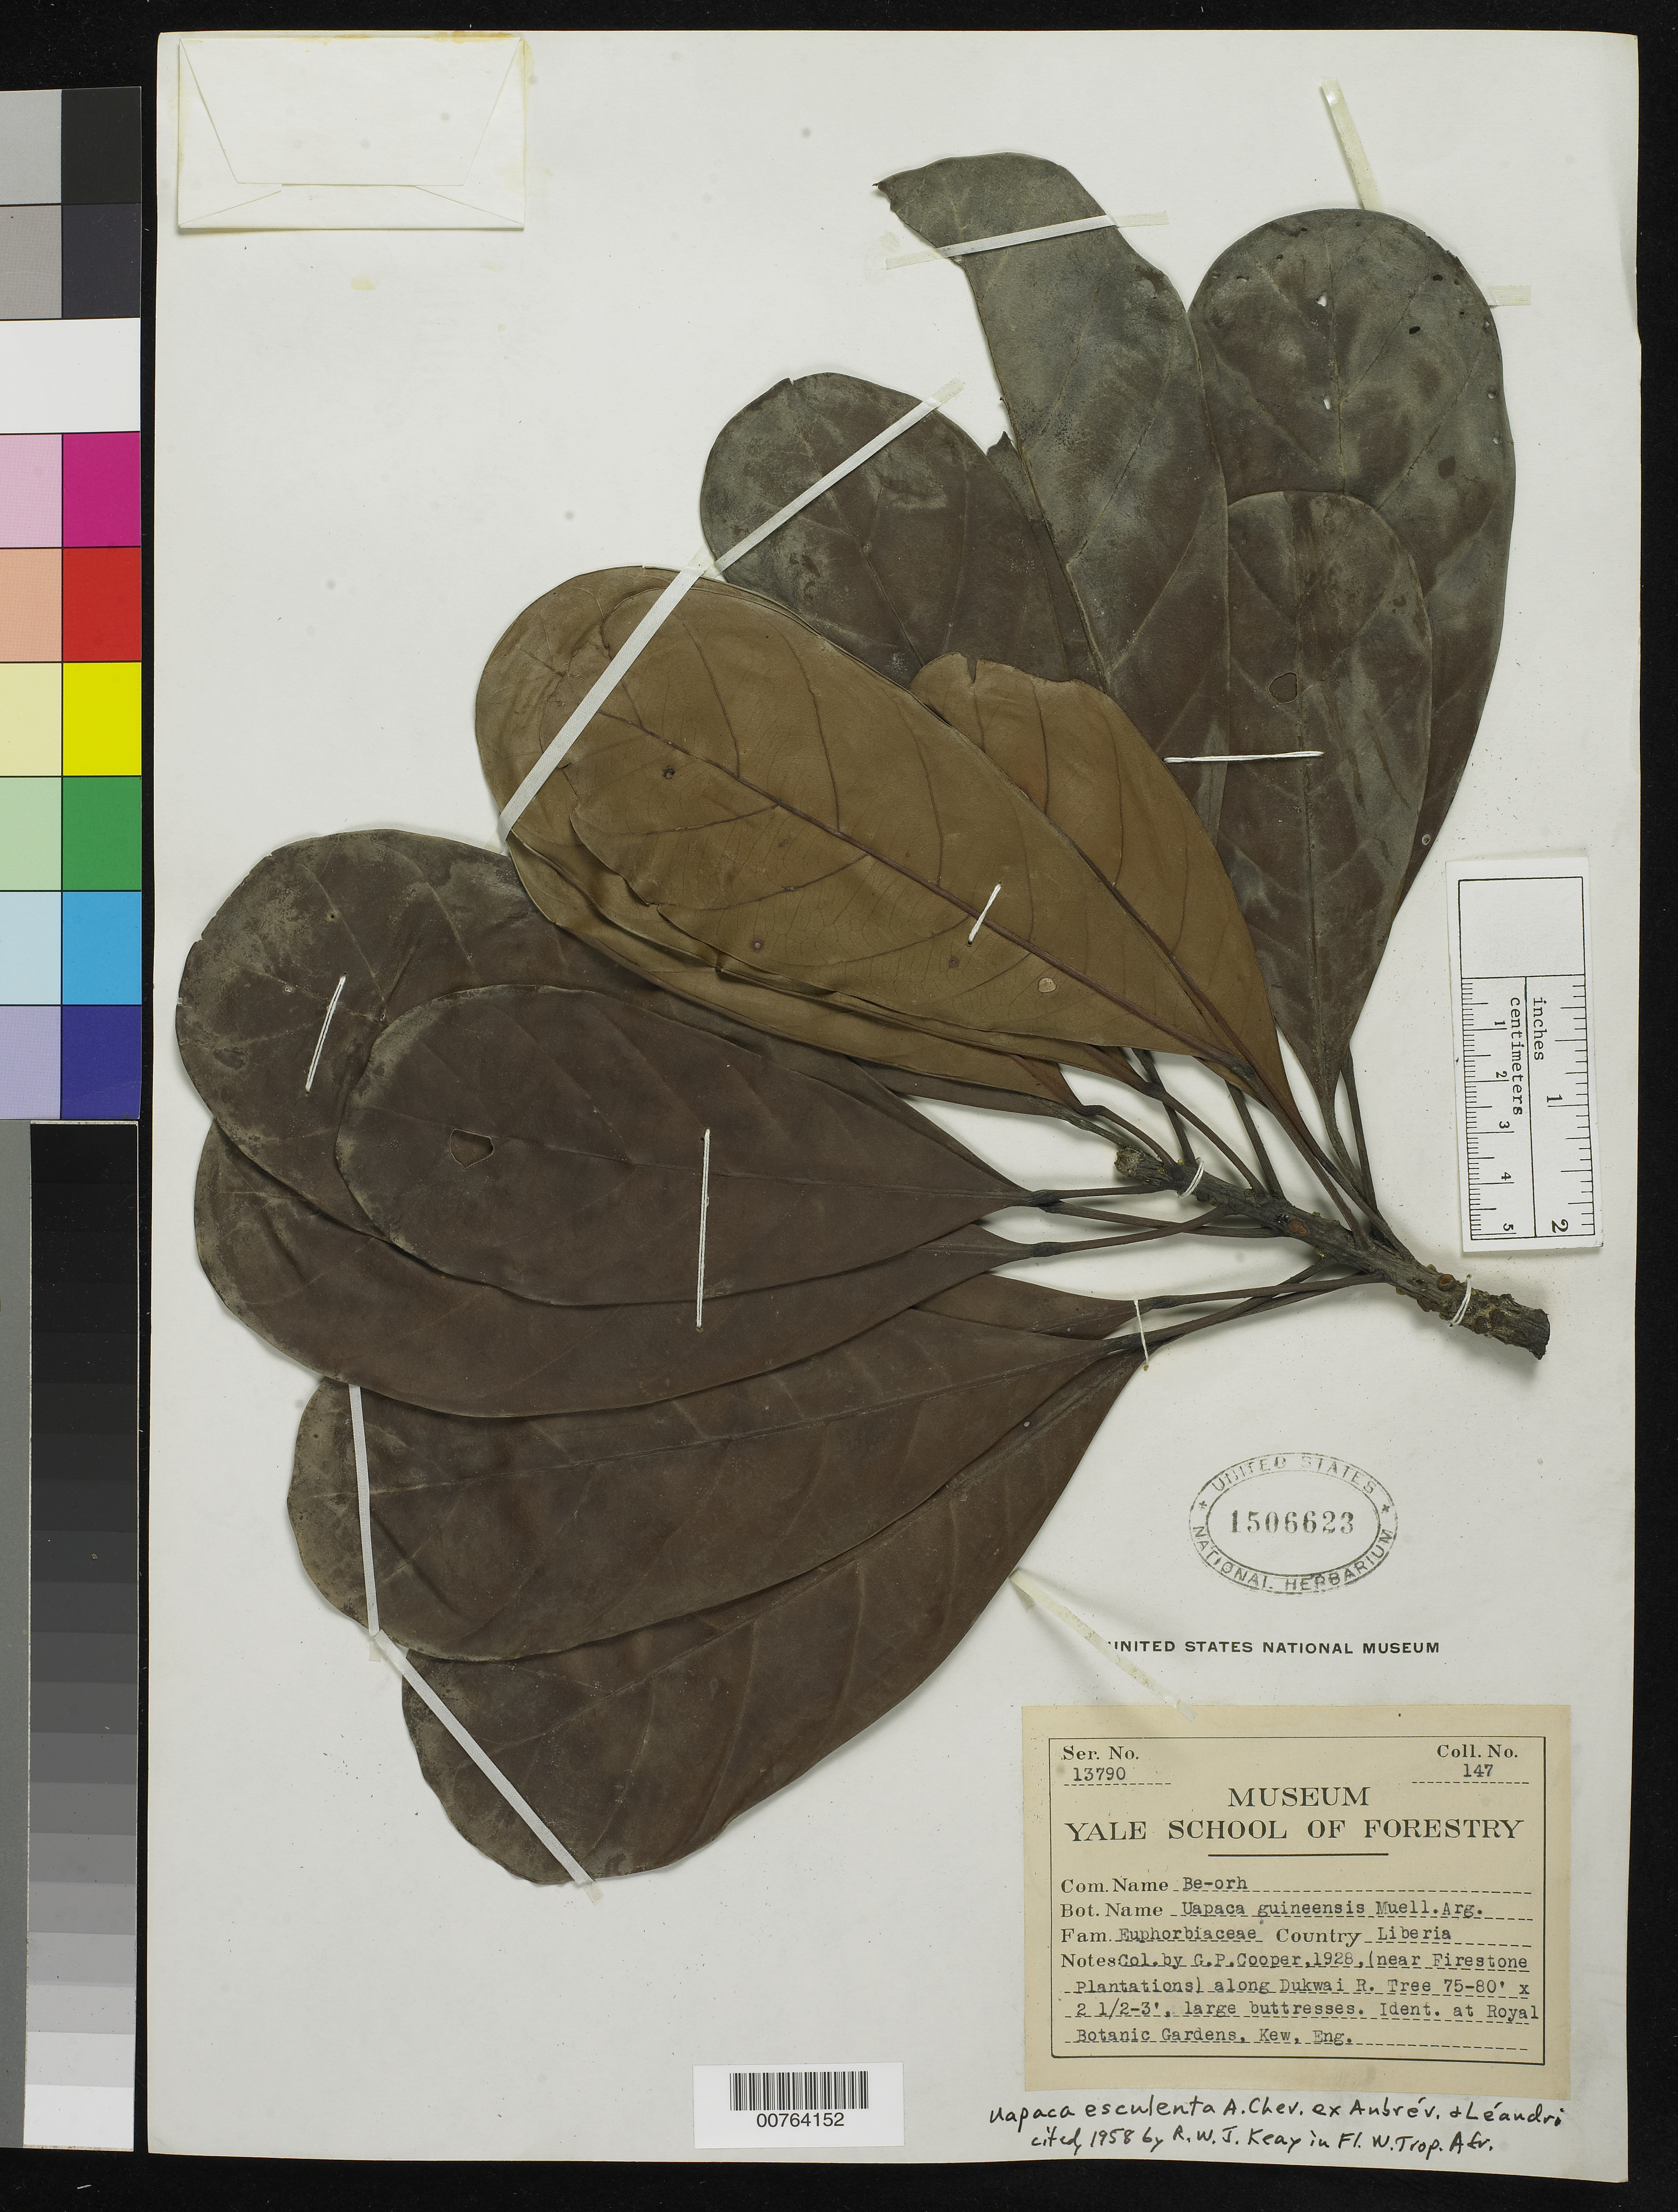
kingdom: Plantae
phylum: Tracheophyta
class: Magnoliopsida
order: Malpighiales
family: Phyllanthaceae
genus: Uapaca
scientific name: Uapaca esculenta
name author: A. Chev. ex Aubrév. & Leandri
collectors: G. Cooper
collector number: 147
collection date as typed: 1928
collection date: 1928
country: Liberia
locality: (near Firestone Plantations) along Dukwai River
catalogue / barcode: US 1506623